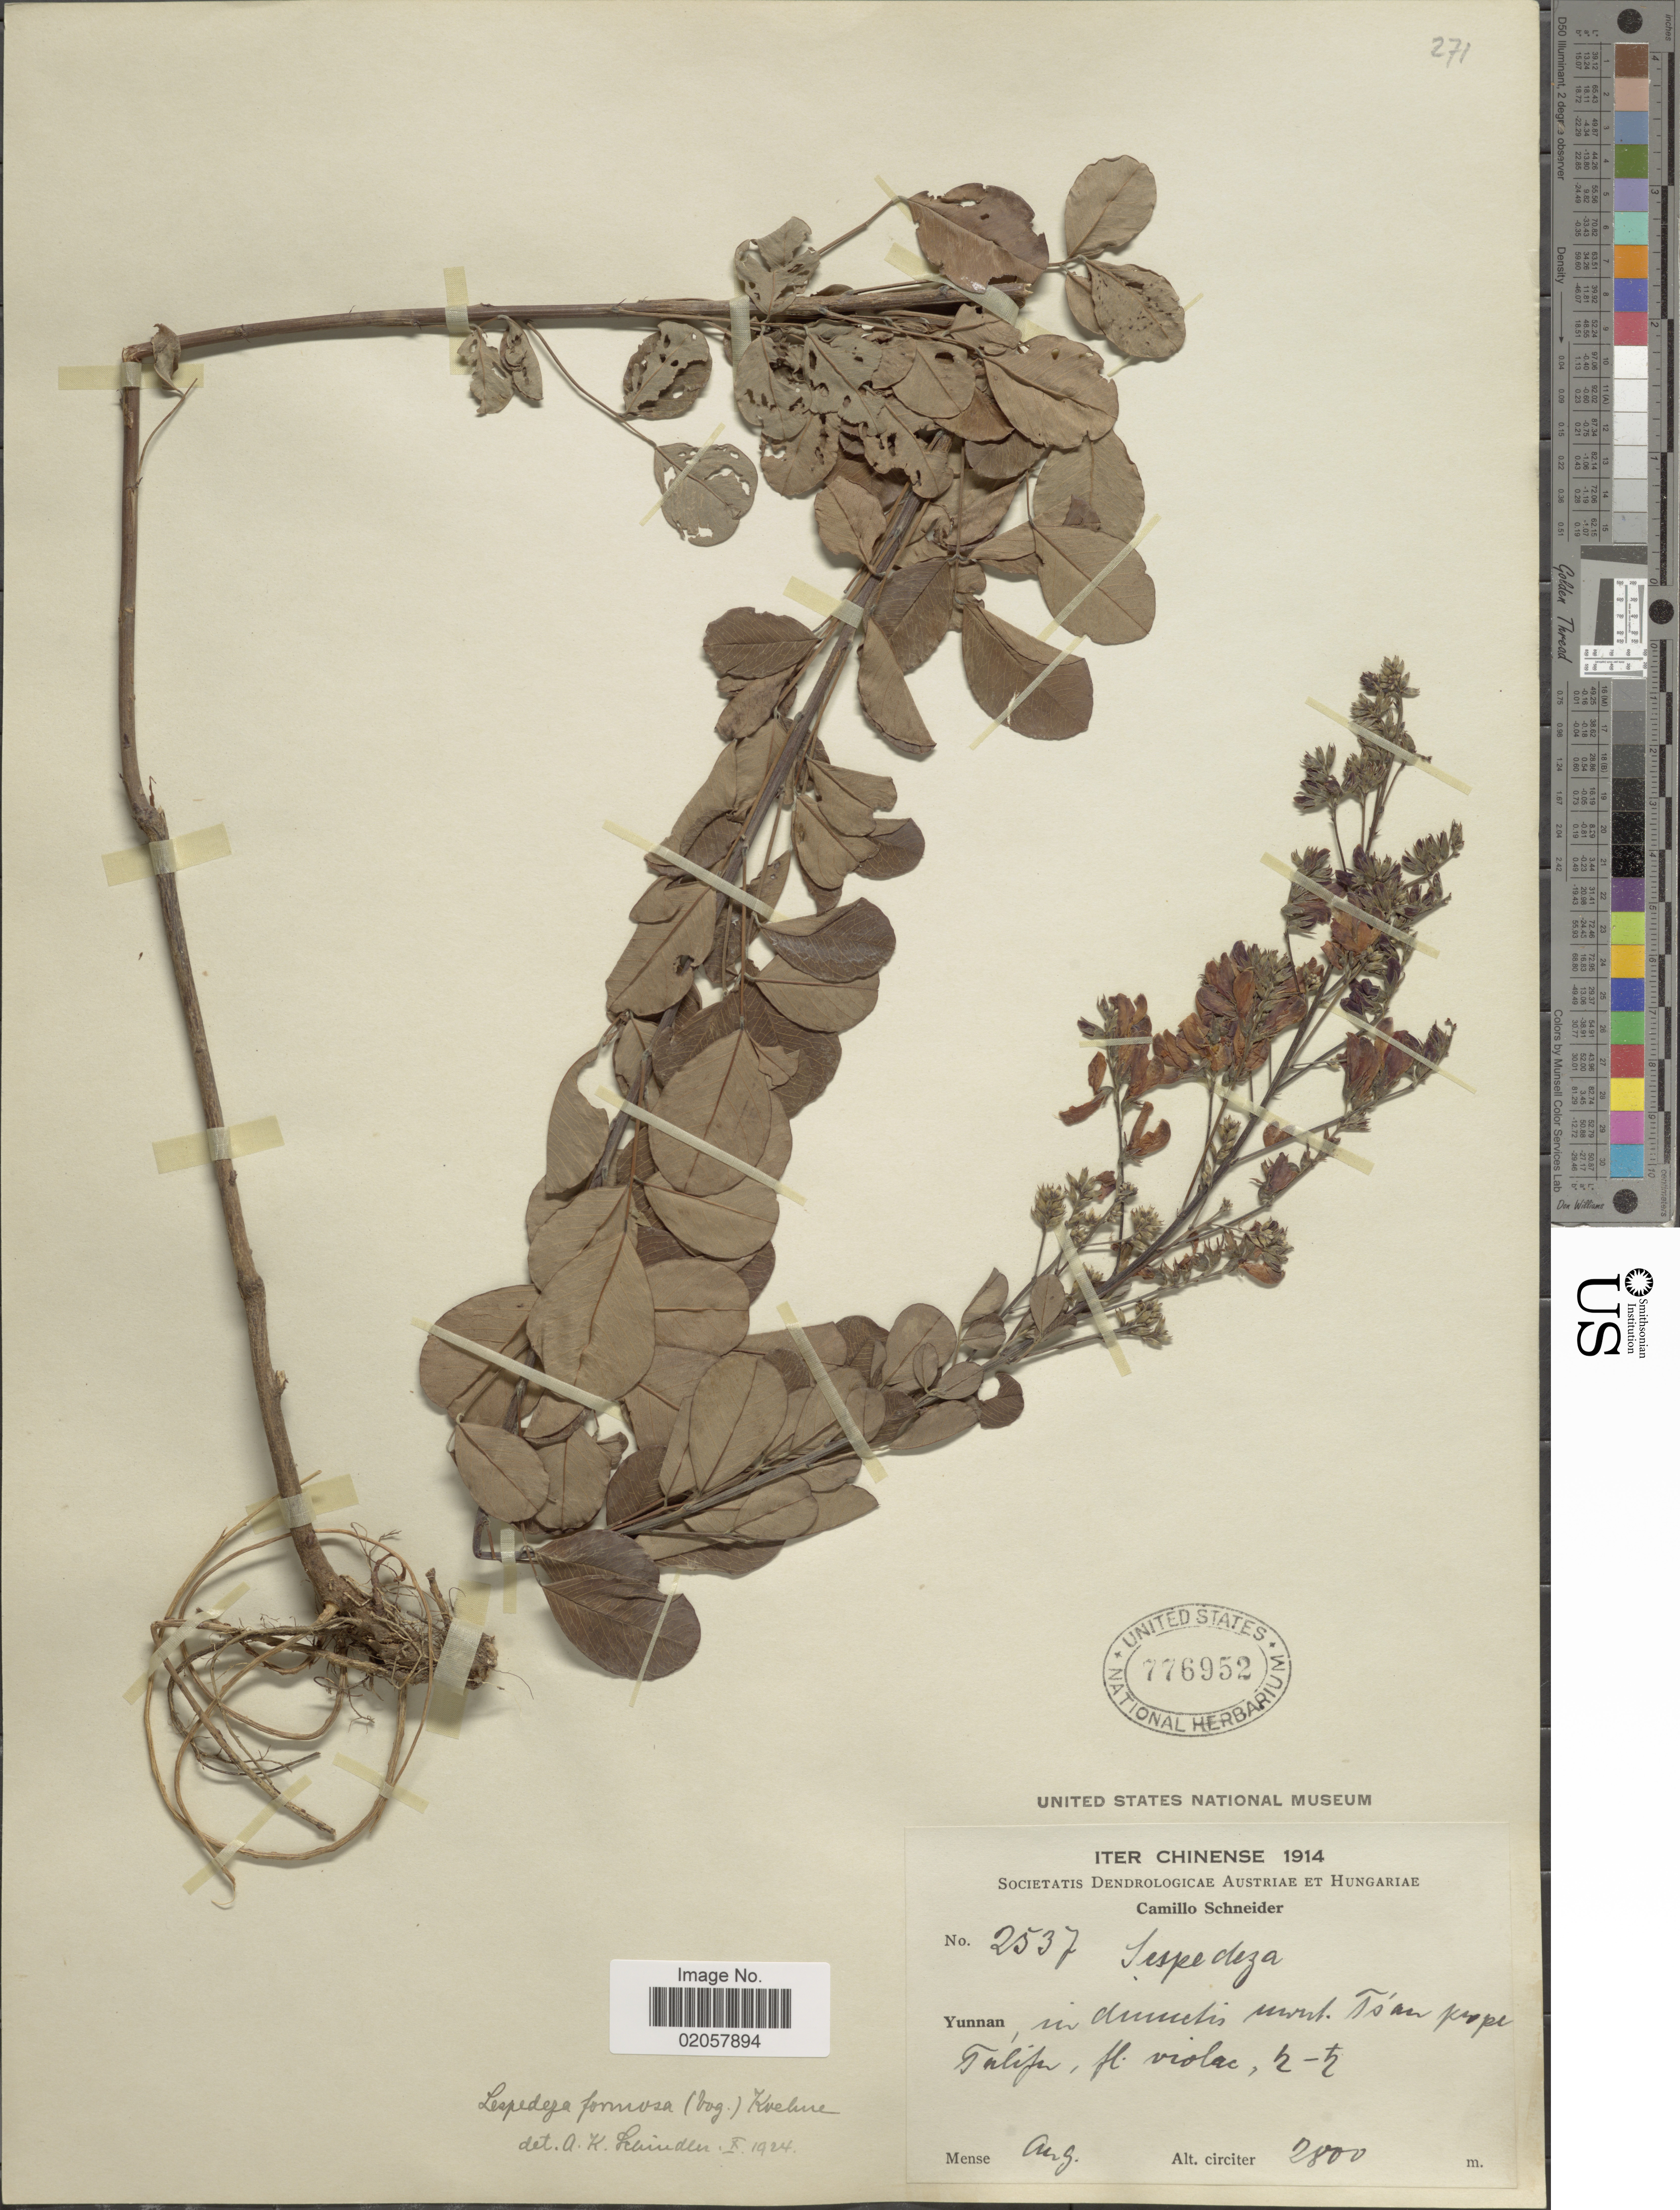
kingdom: Plantae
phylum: Tracheophyta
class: Magnoliopsida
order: Fabales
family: Fabaceae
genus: Lespedeza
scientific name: Lespedeza formosa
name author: (Vogel) Koehne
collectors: C. K. Schneider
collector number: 2537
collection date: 1914-08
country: China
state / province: Yunnan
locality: In dunctism uwert Tsán prope Talufen [interpreted]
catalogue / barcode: US 776952